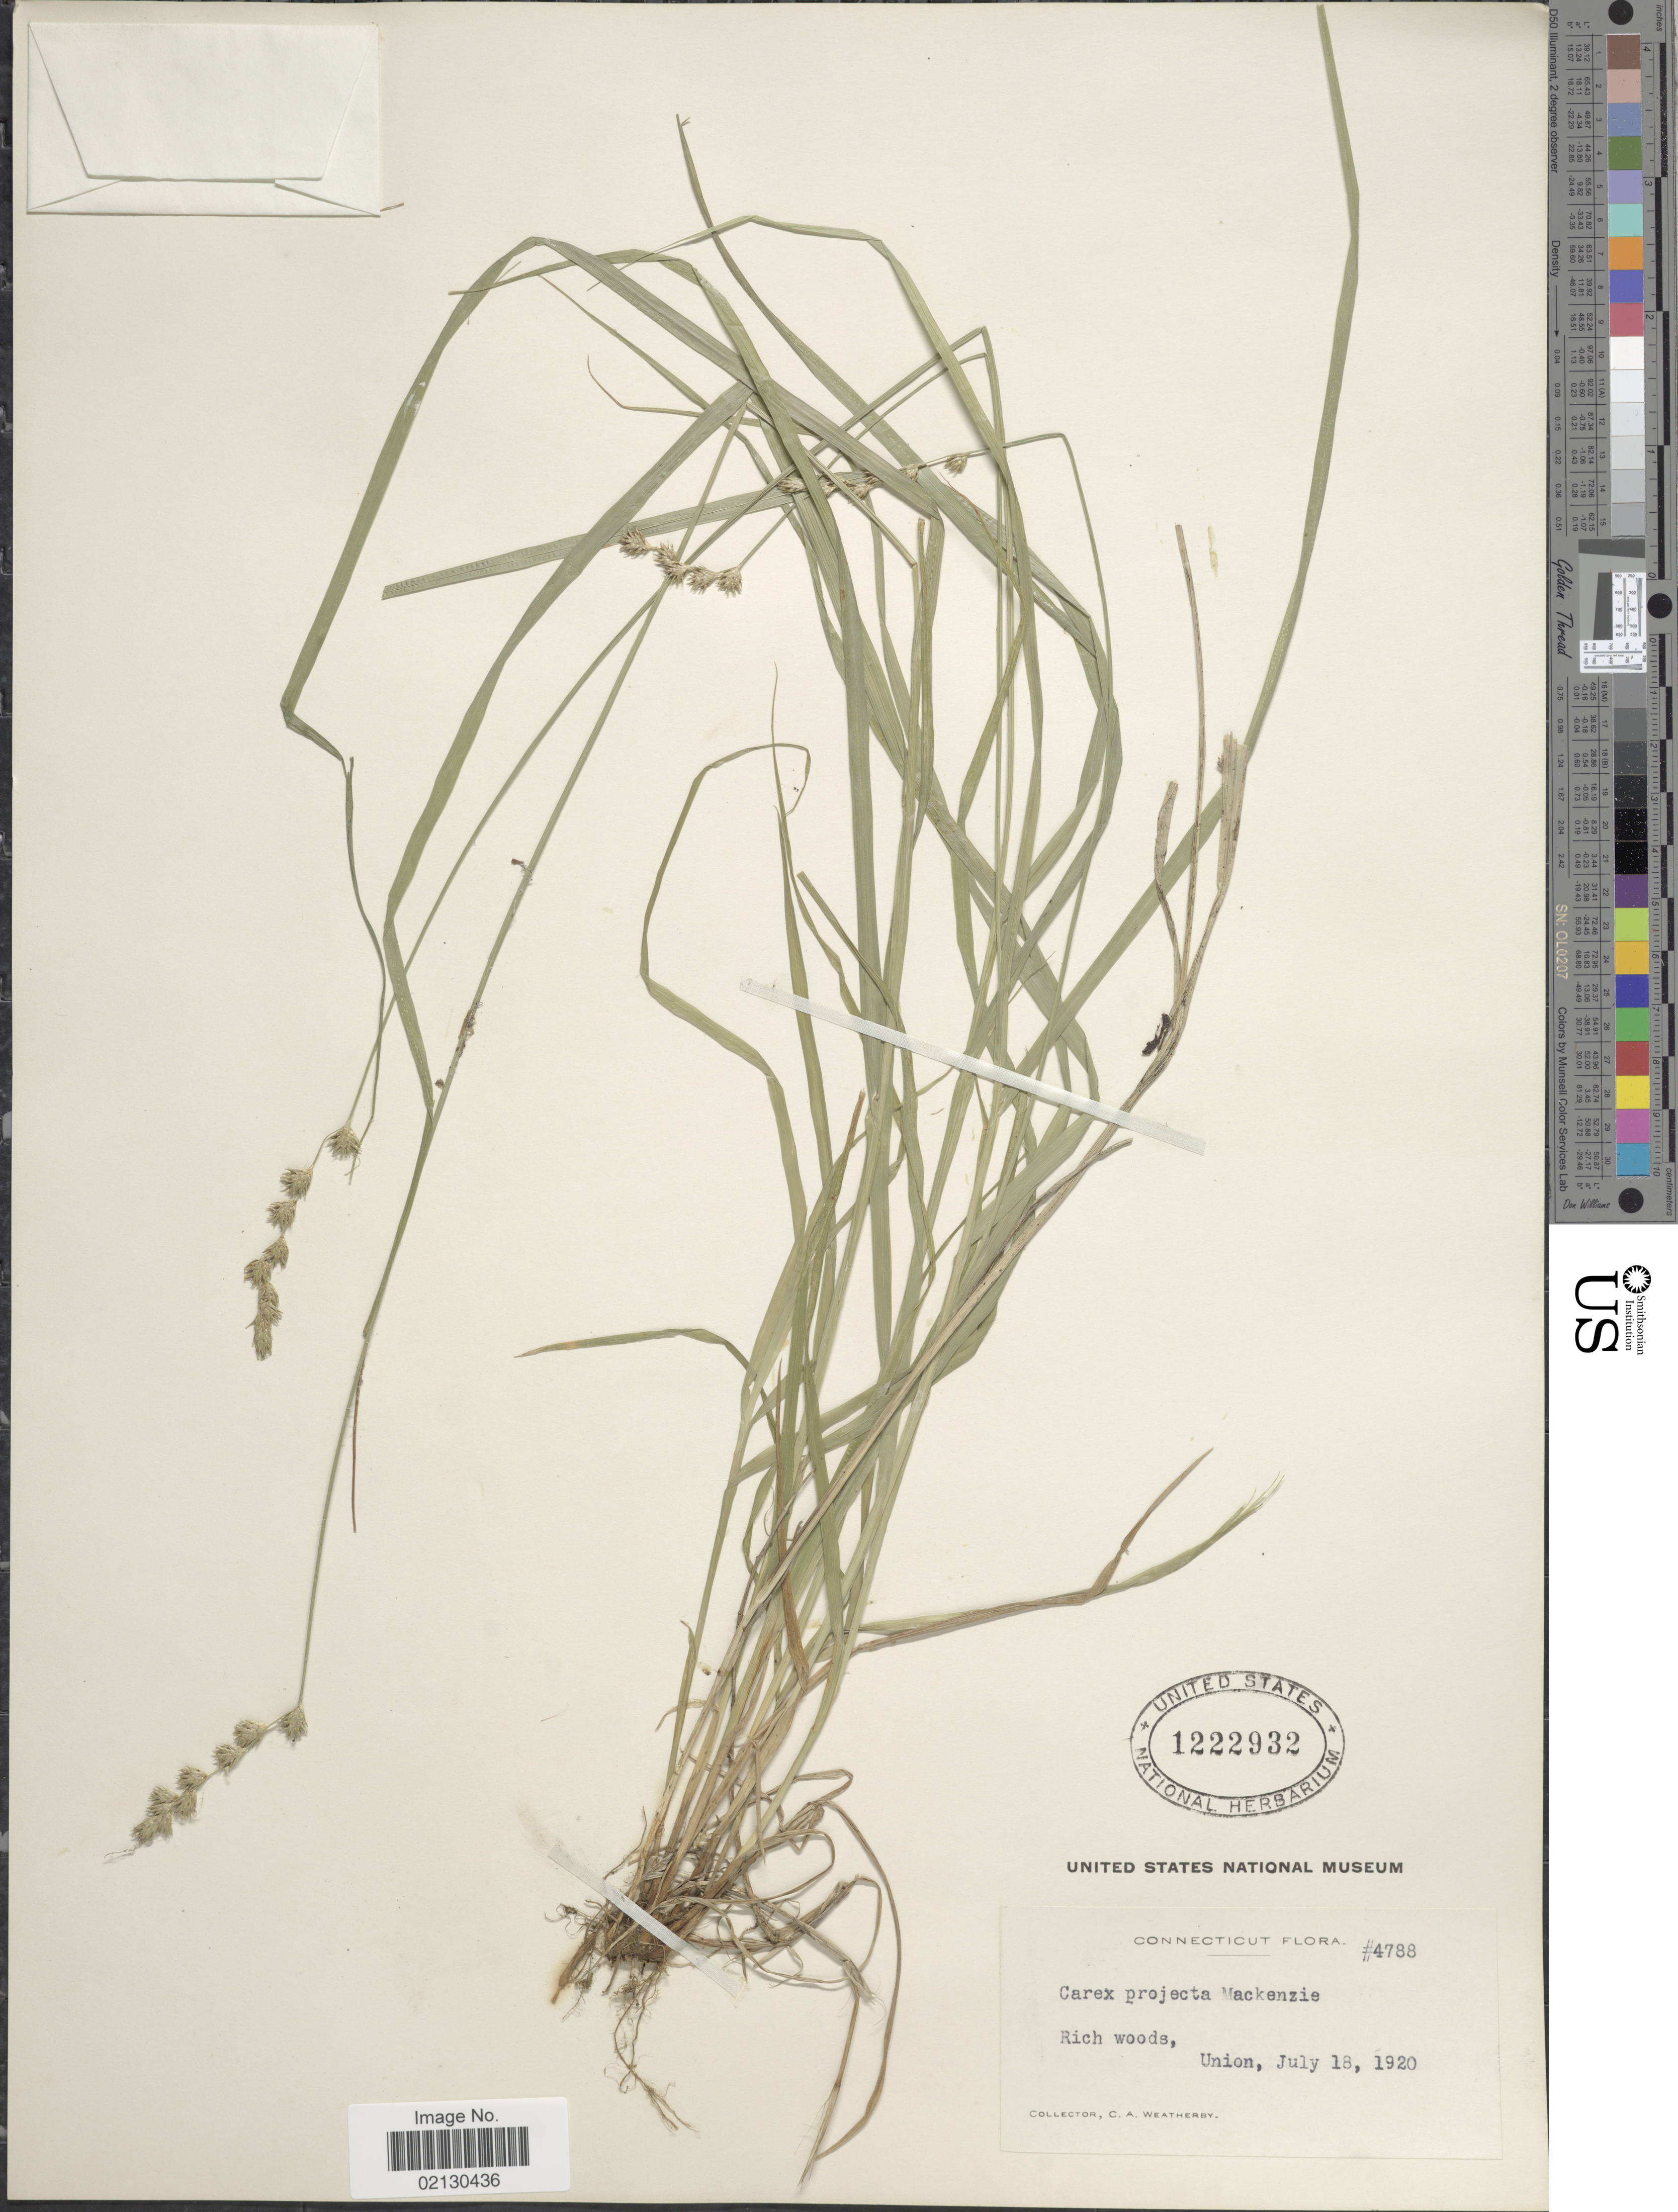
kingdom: Plantae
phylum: Tracheophyta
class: Liliopsida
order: Poales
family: Cyperaceae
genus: Carex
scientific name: Carex projecta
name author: Mack.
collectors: C. A. Weatherby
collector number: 4788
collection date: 1920-07-18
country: United States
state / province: Connecticut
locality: Union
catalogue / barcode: US 1222932